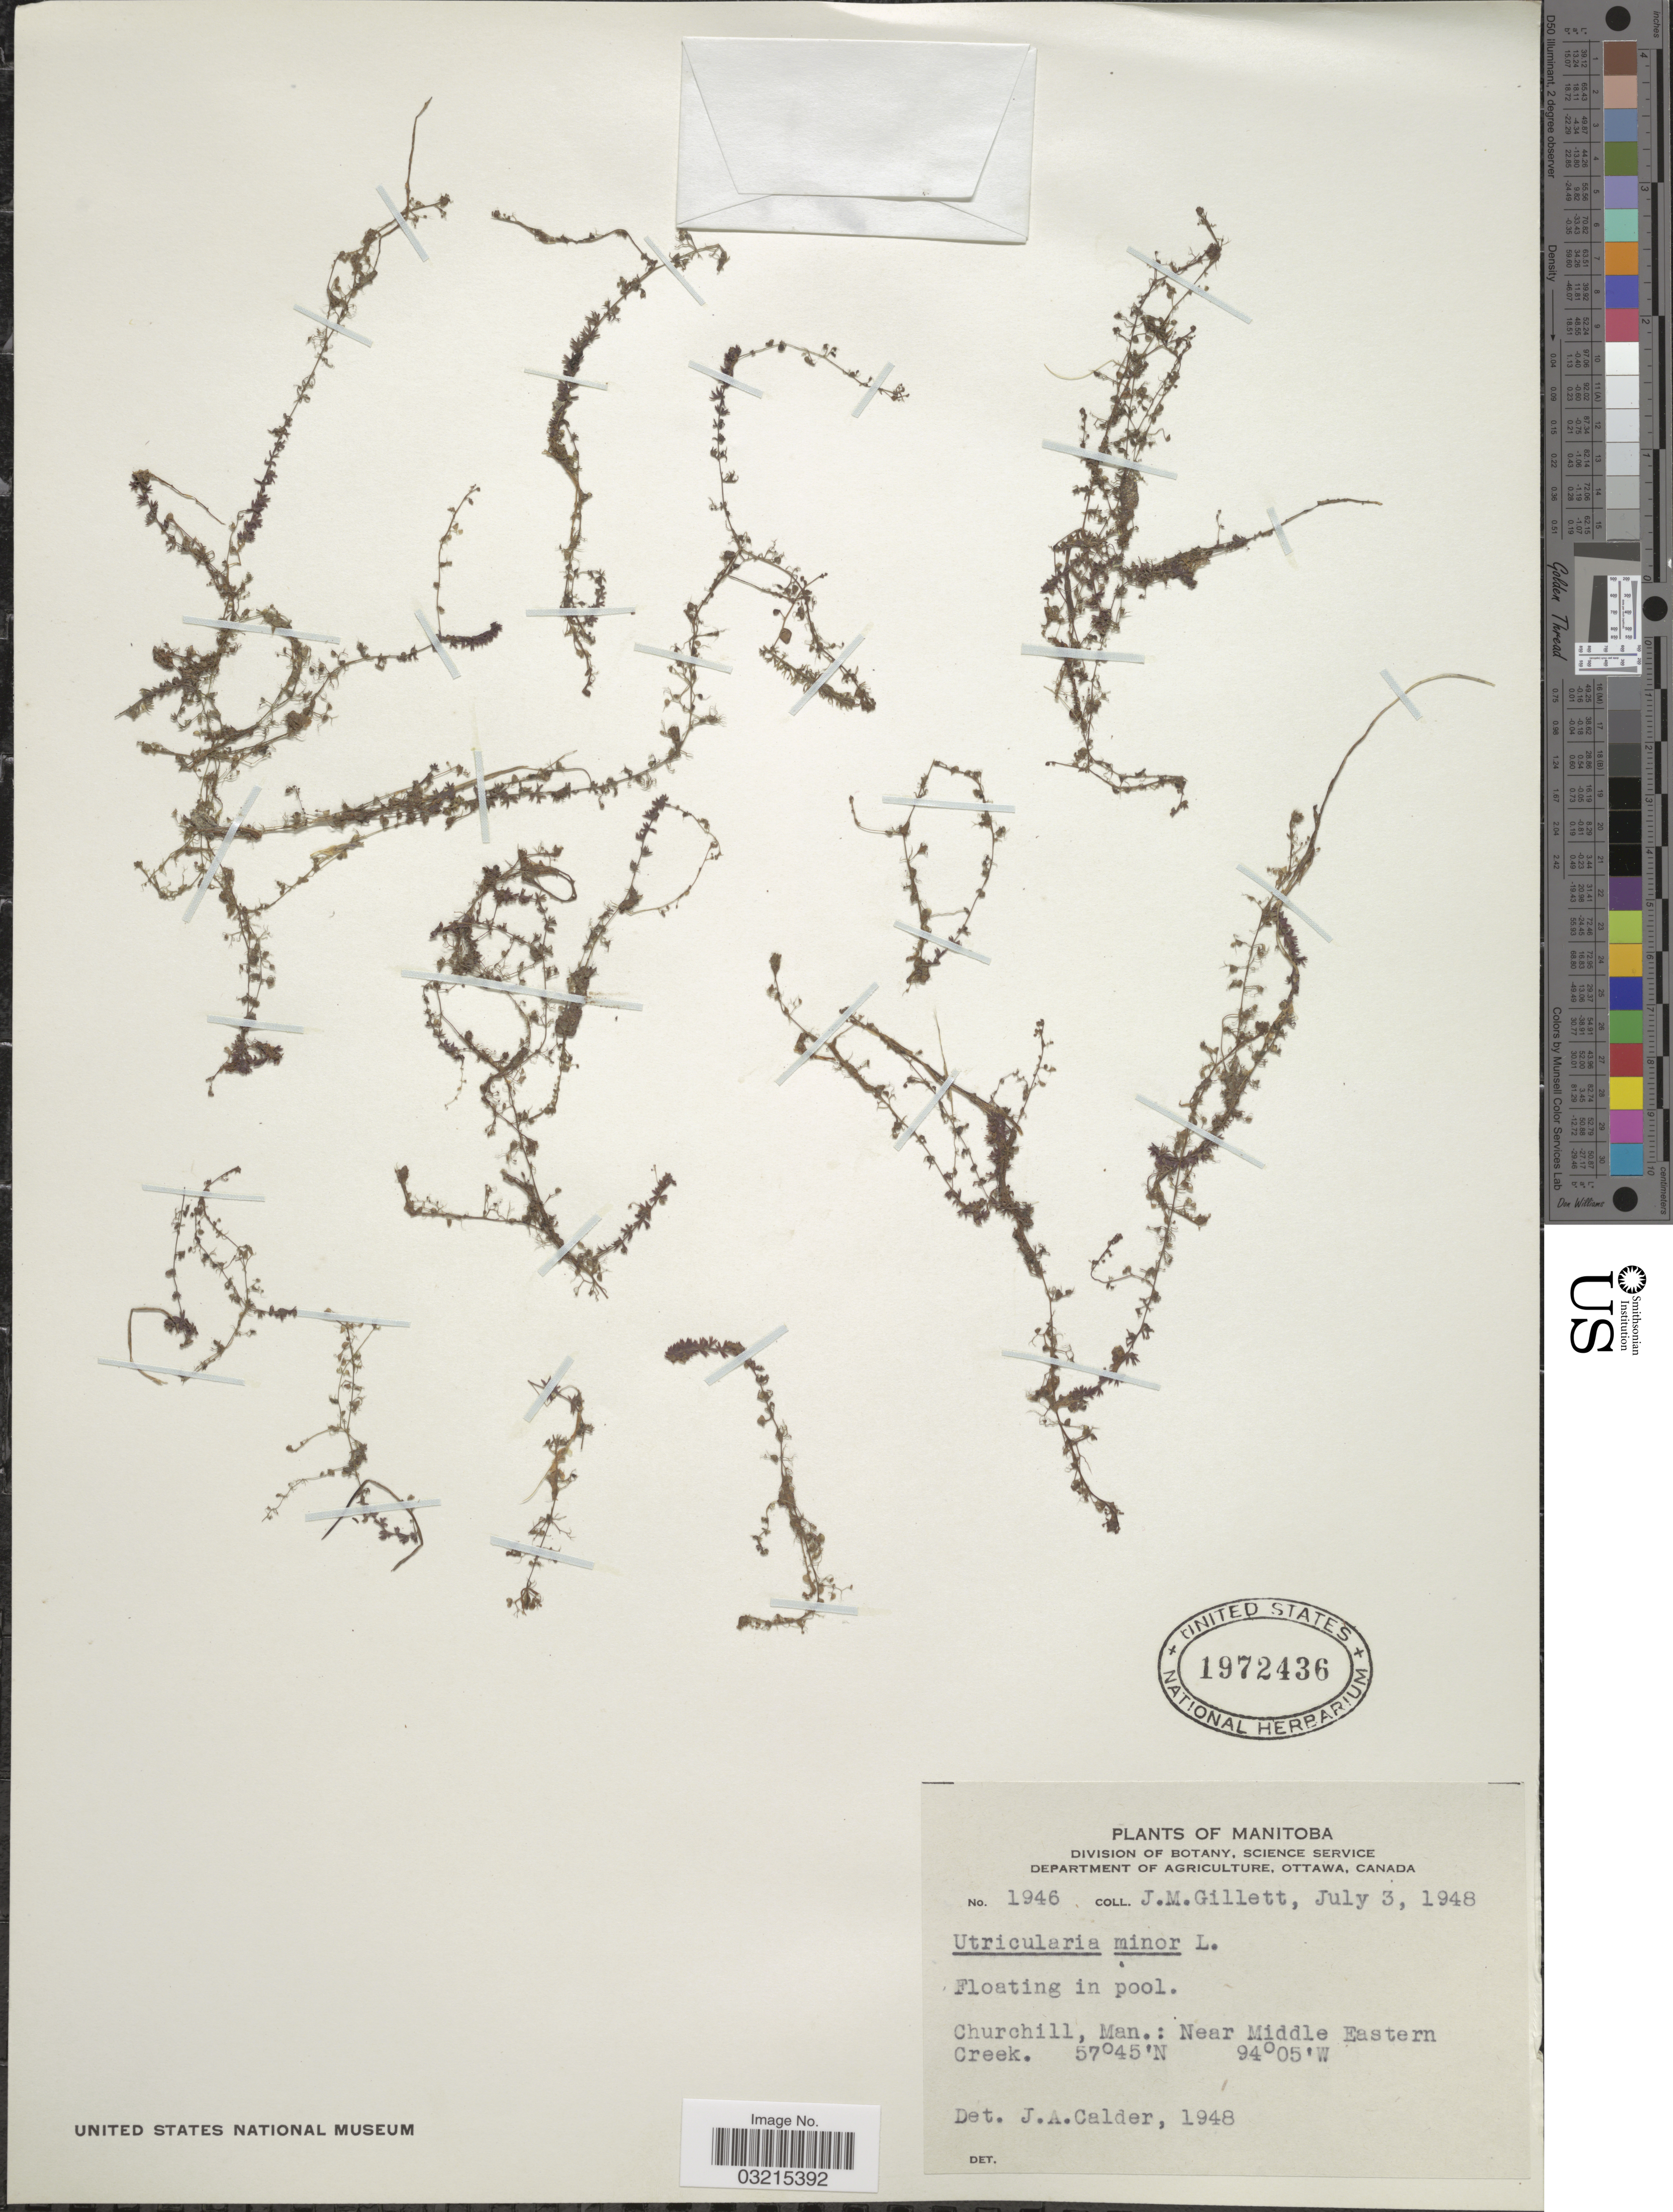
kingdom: Plantae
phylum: Tracheophyta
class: Magnoliopsida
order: Lamiales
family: Lentibulariaceae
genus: Utricularia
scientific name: Utricularia minor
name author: L.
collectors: J. M. Gillett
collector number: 1946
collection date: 1948-07-03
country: Canada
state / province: Manitoba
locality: Churchill, Man: Near Middle Eastern Creek.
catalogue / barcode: US 1972436